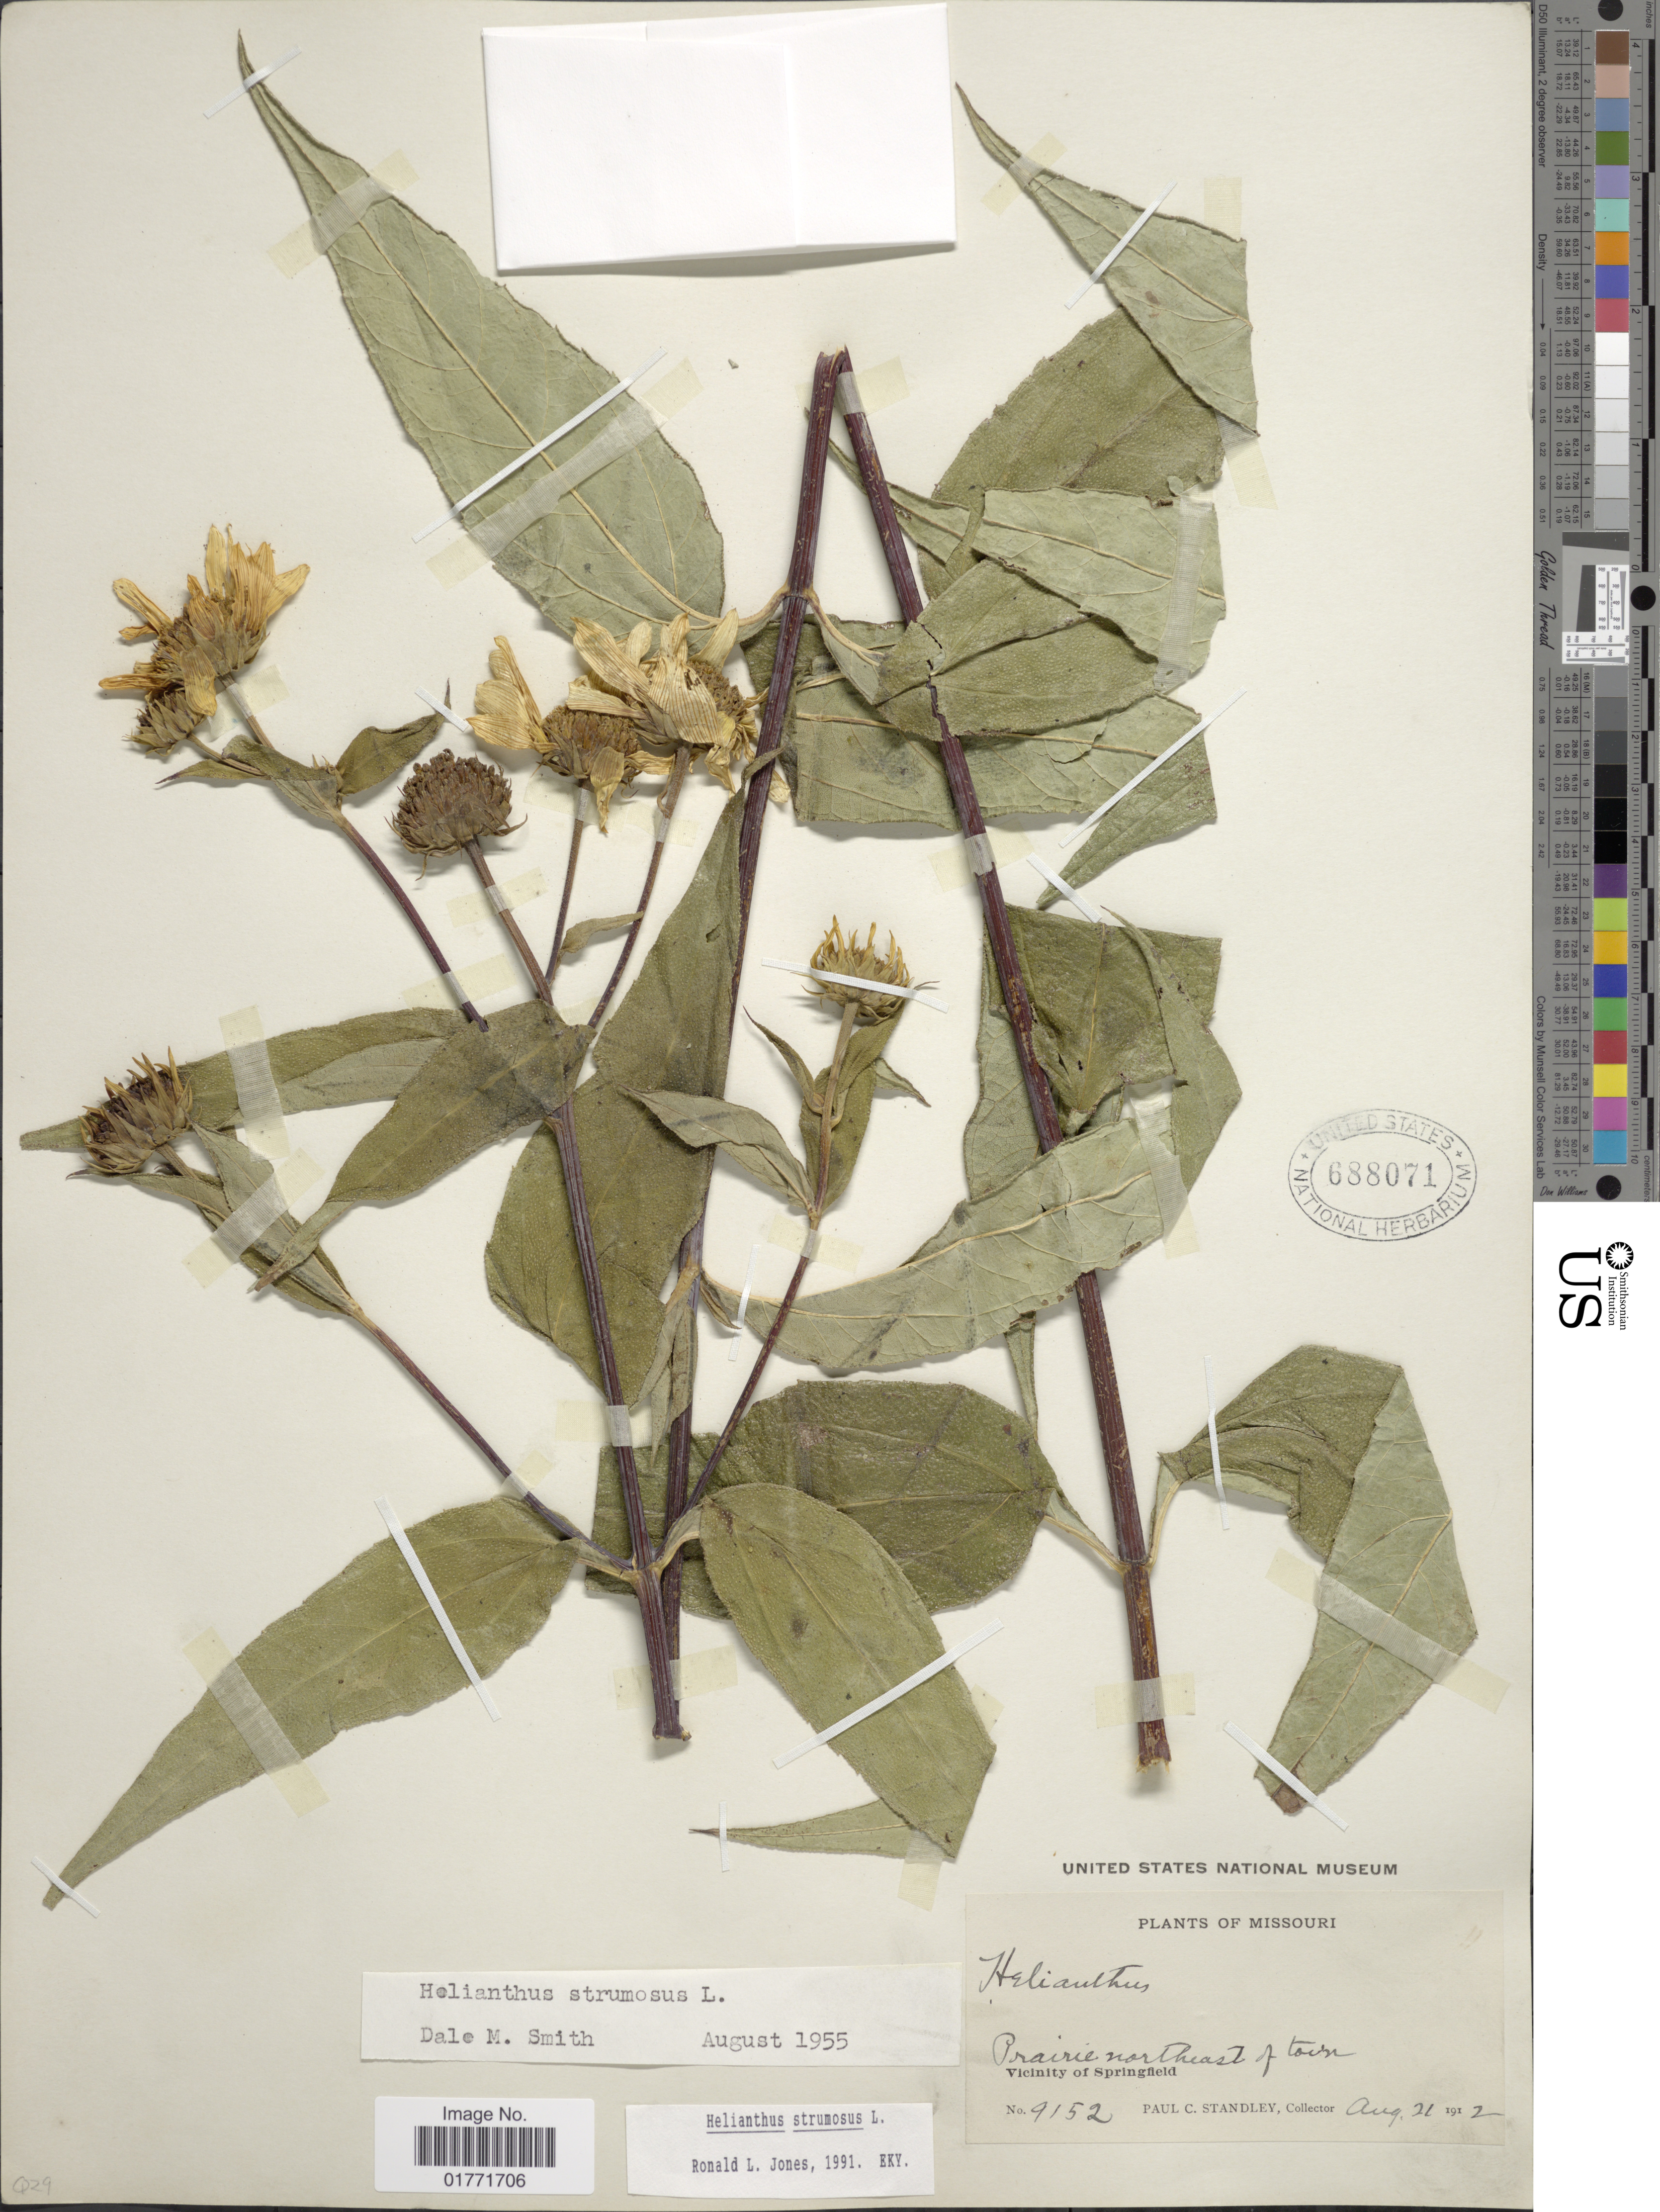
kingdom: Plantae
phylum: Tracheophyta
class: Magnoliopsida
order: Asterales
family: Asteraceae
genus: Helianthus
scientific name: Helianthus strumosus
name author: L.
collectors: P. C. Standley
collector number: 9152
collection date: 1912-08-21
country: United States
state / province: Missouri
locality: Missouri, Prairie northeast of town, Vicinity of Springfield.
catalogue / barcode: US 688071